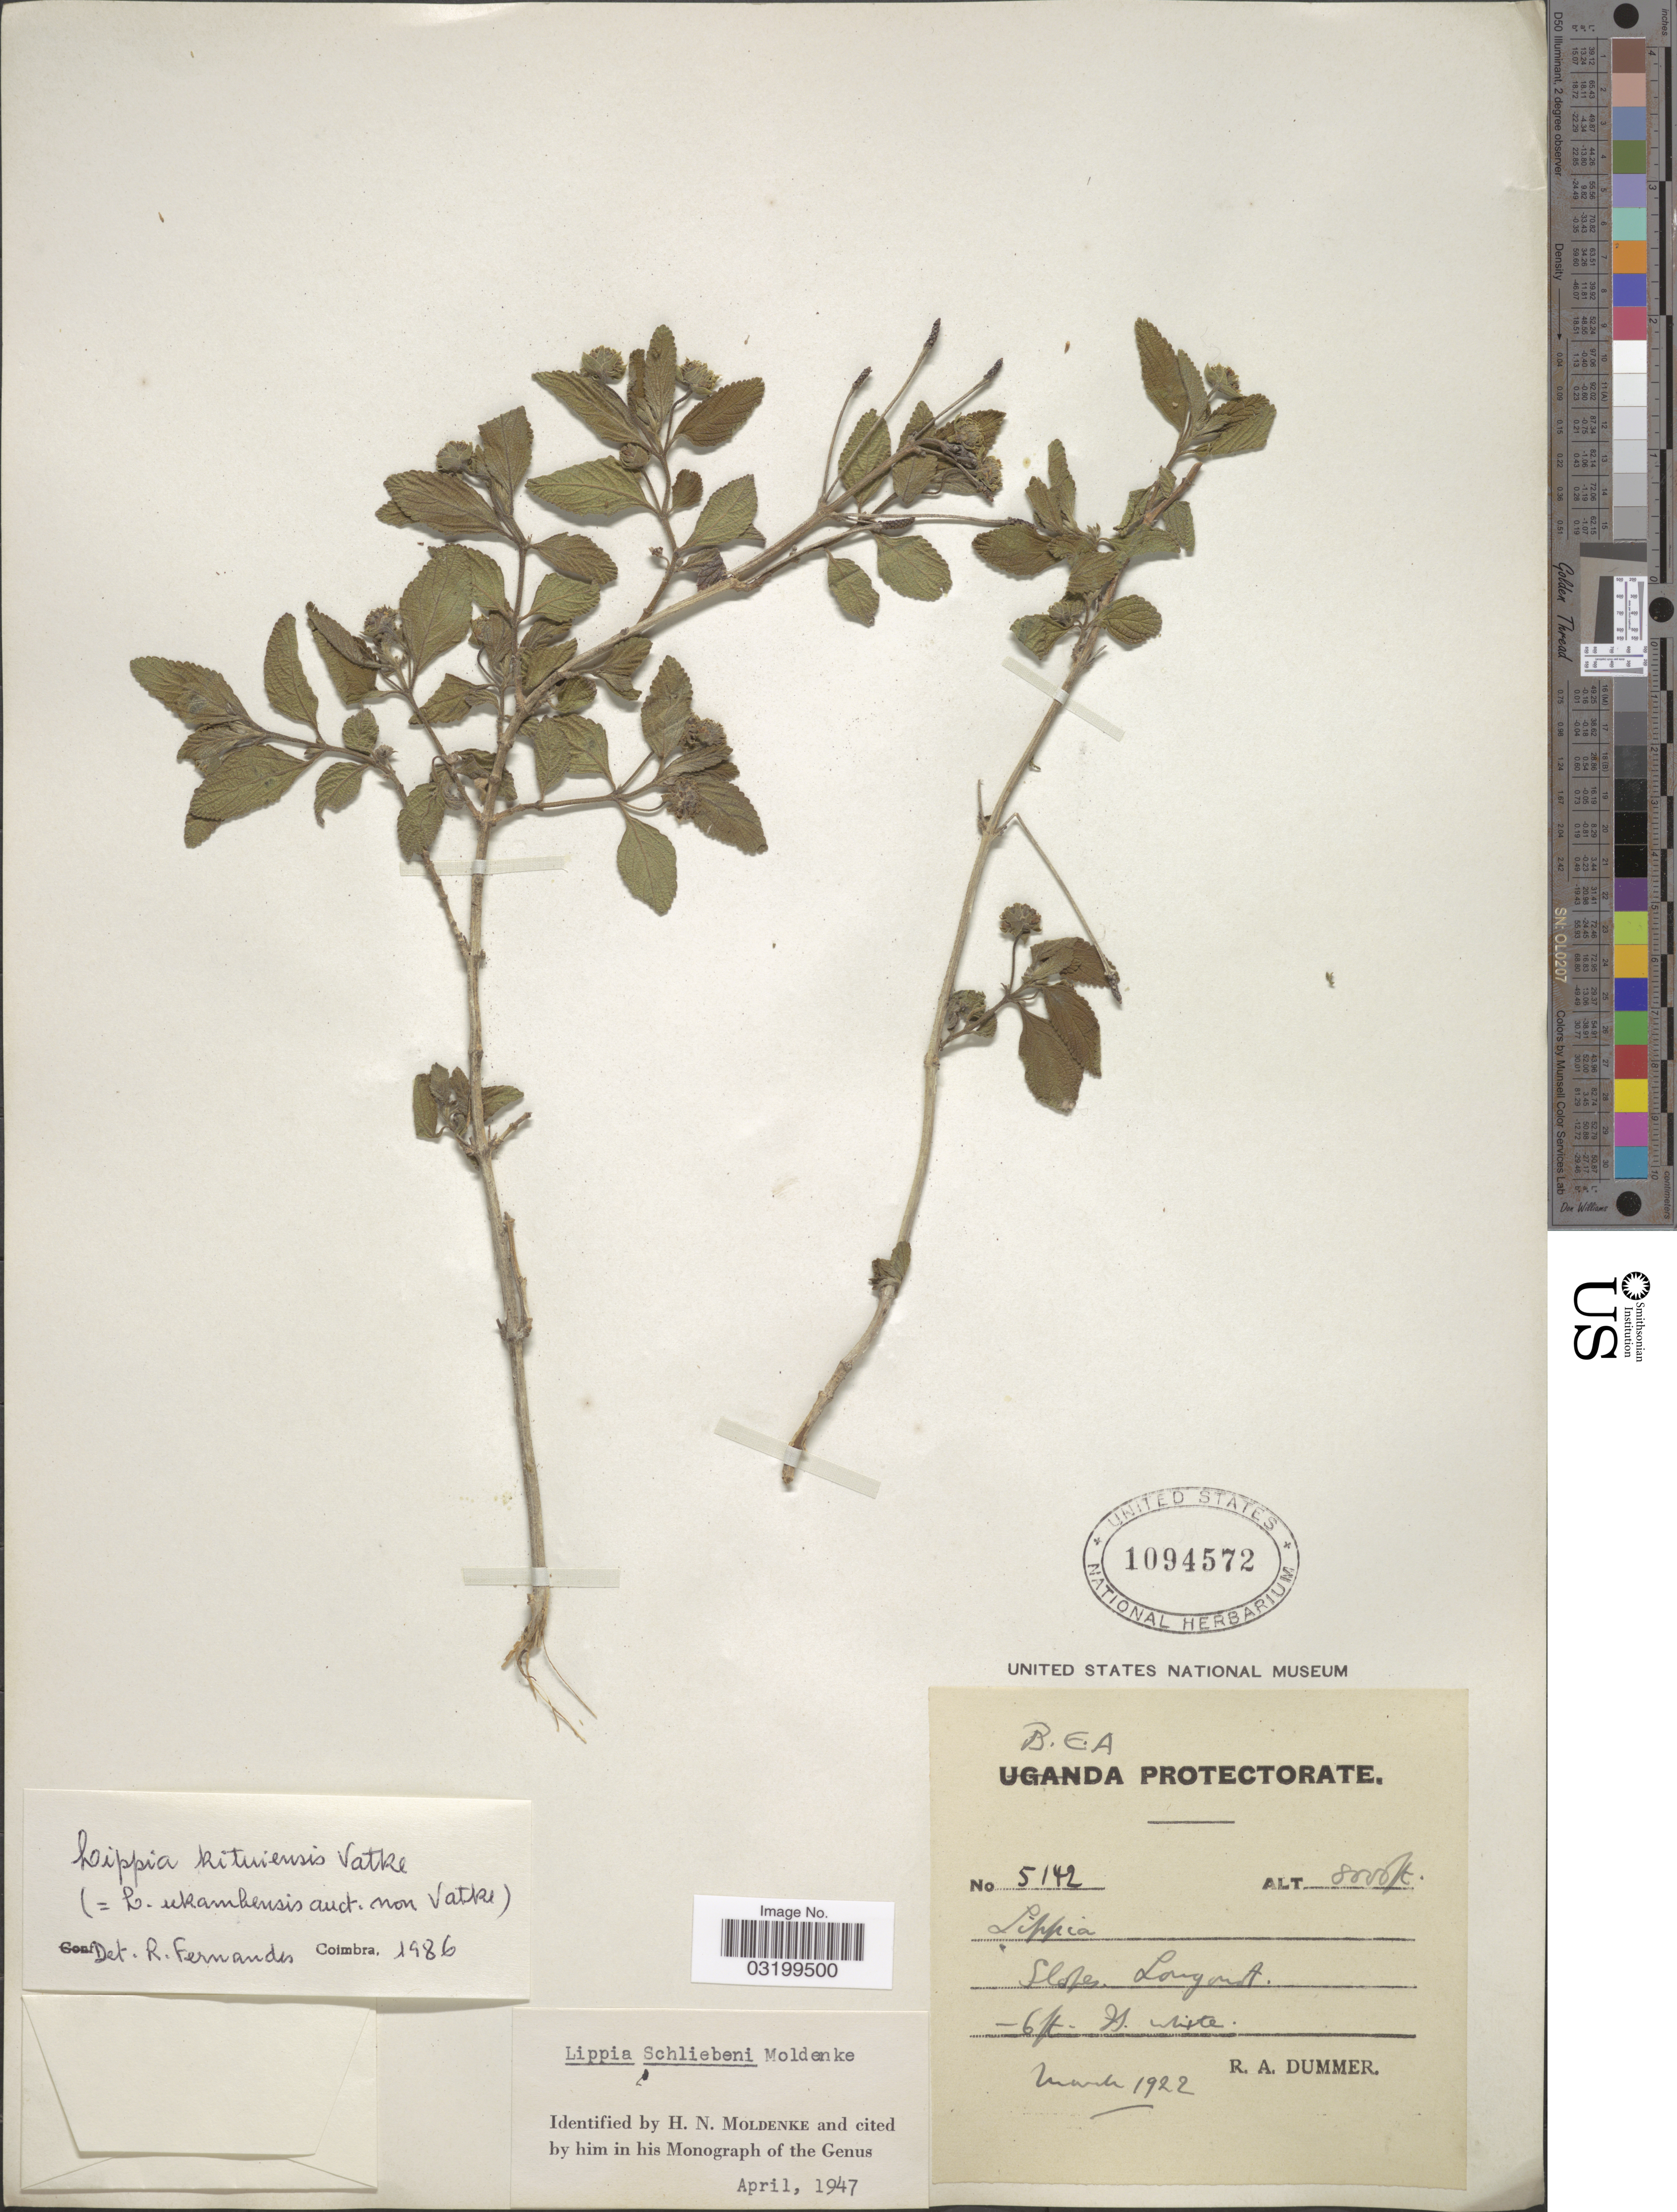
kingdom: Plantae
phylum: Tracheophyta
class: Magnoliopsida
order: Lamiales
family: Verbenaceae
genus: Lippia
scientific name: Lippia kituiensis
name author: Vatke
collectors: R. Dümmer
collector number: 5142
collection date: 1922-03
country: Kenya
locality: B.E.A. Protectorate. Slopes Longout.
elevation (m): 2438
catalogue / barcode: US 1094572